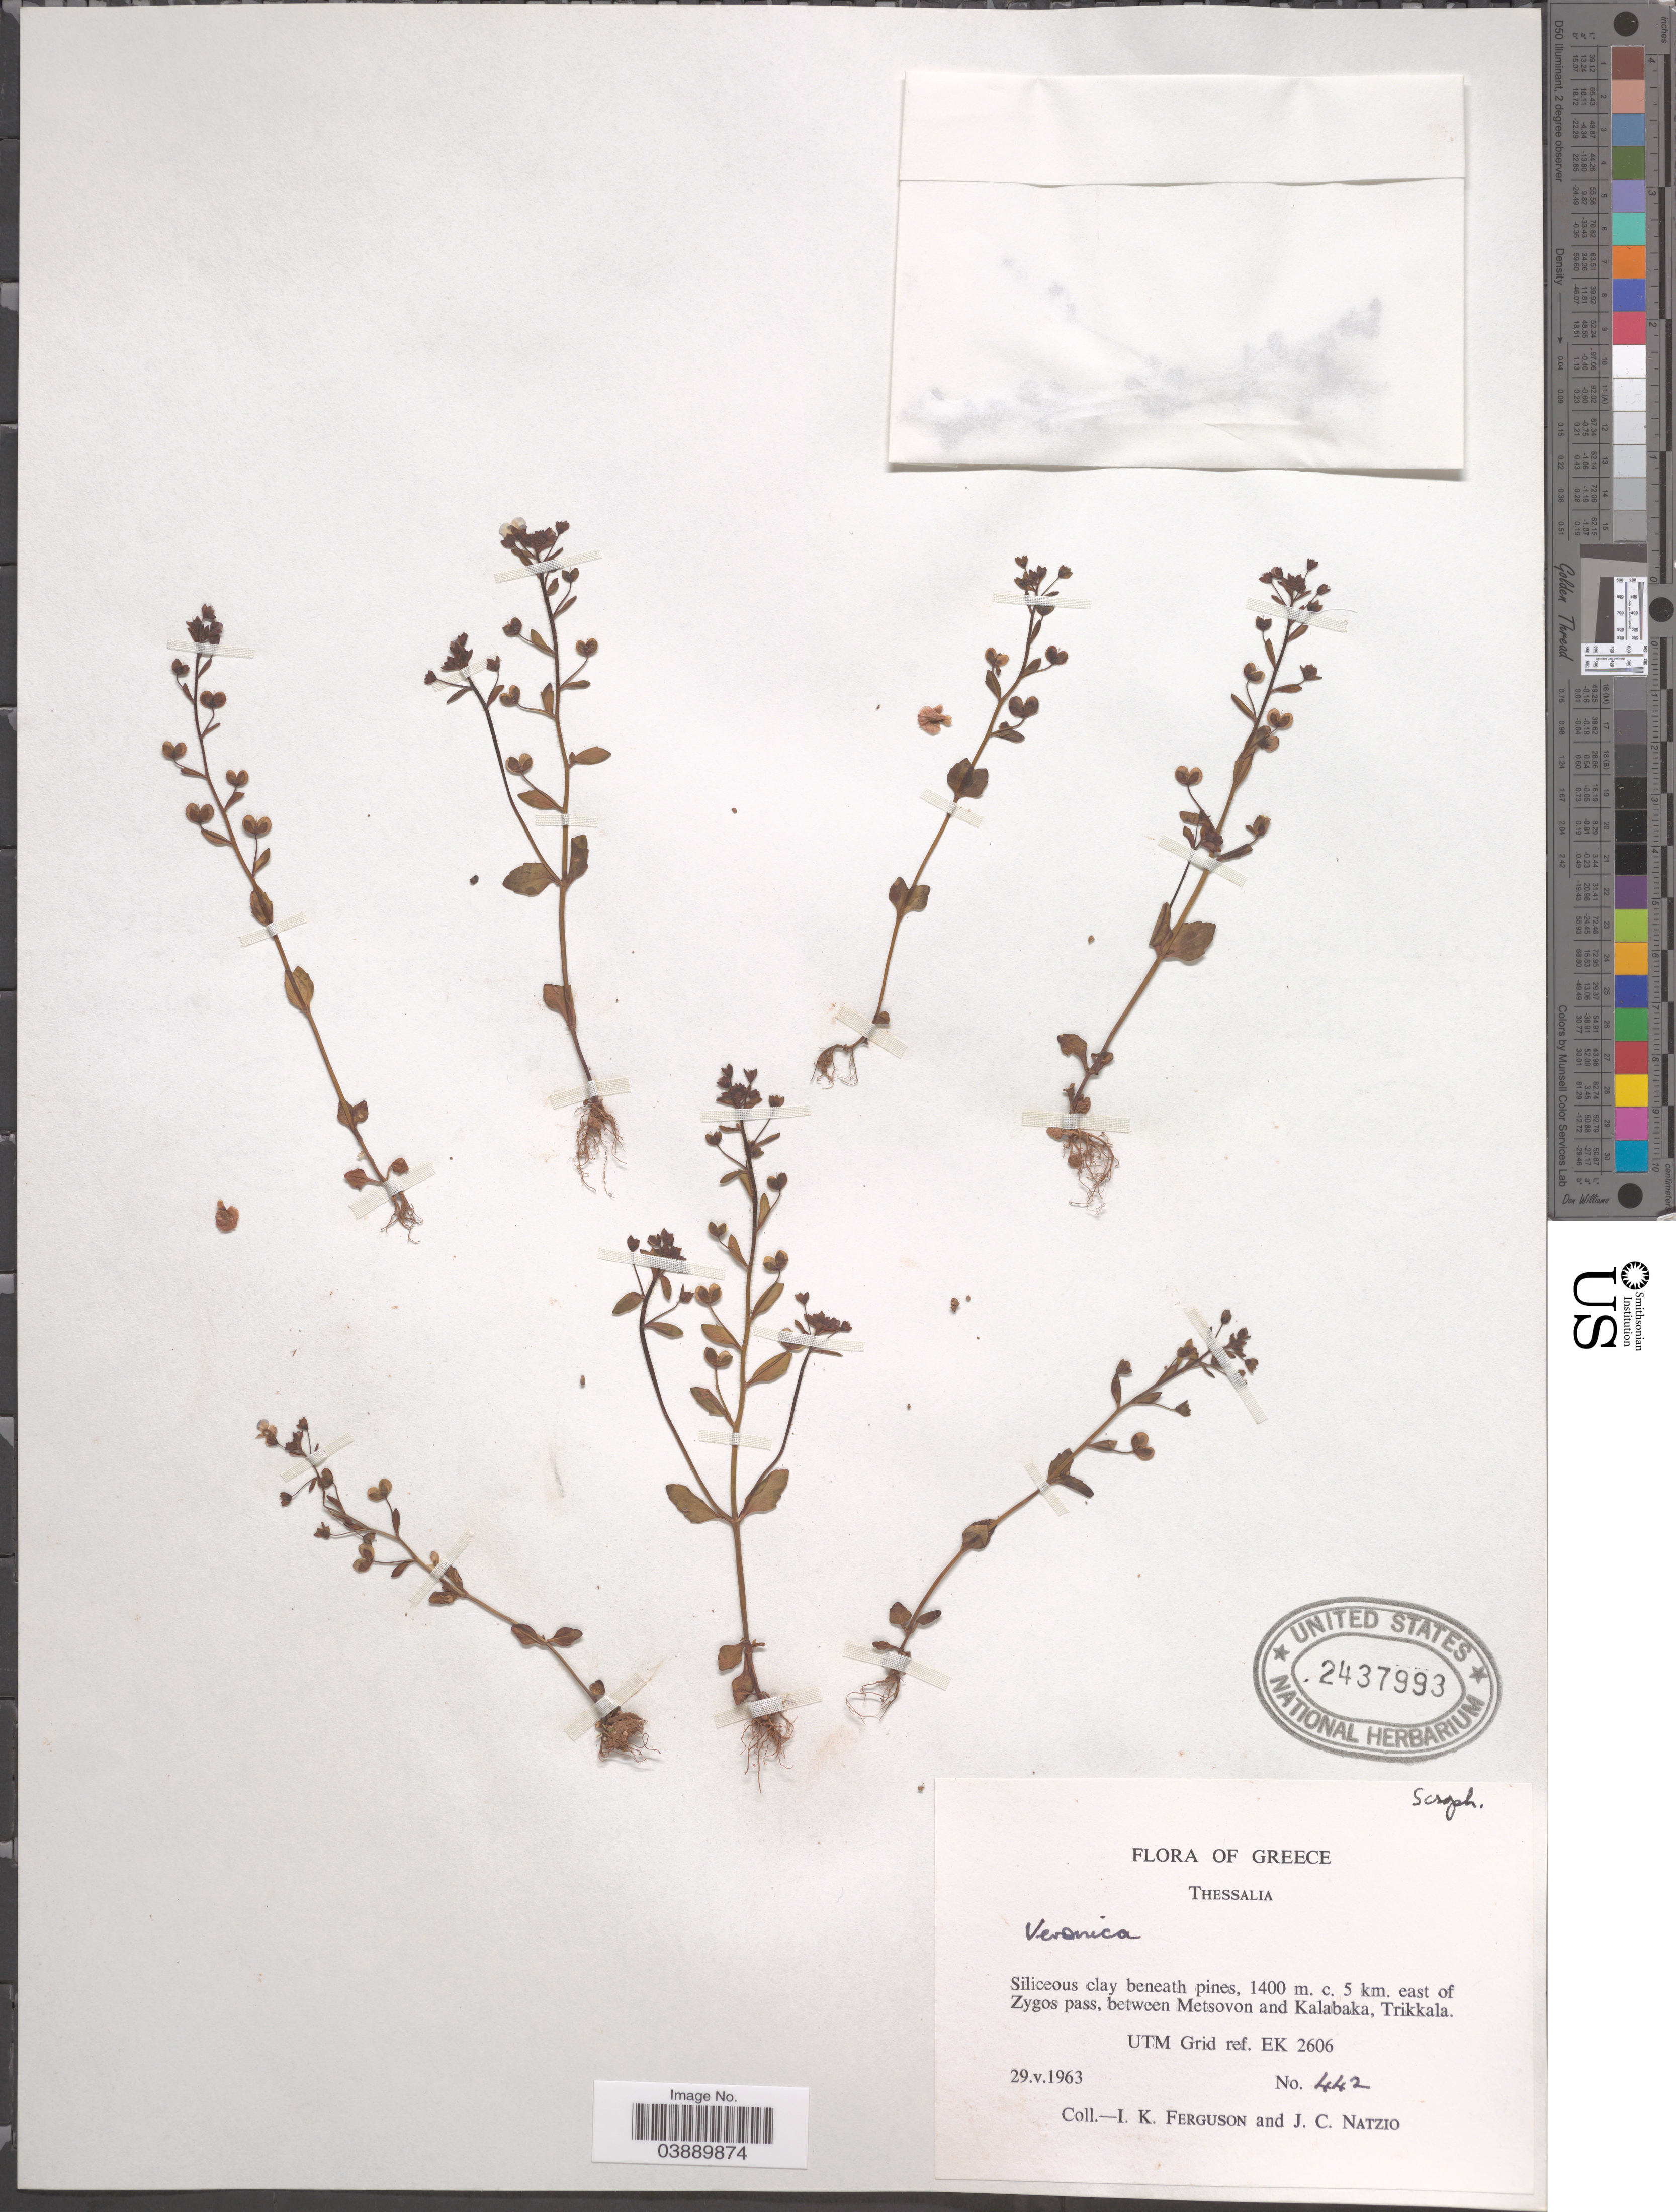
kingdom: Plantae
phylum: Tracheophyta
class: Magnoliopsida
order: Lamiales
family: Plantaginaceae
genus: Veronica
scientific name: Veronica acinifolia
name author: L.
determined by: Albach, Dirk C.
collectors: I. K. Ferguson & J. Natzio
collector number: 442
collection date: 1963-05-29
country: Greece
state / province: Thessaly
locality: Thessalia. C. 5 km. east of Zygos pass, between Metsovon and Kalabaka, Trikkala. UTM Grid ref. EK 2606.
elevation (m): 1400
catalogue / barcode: US 2437993